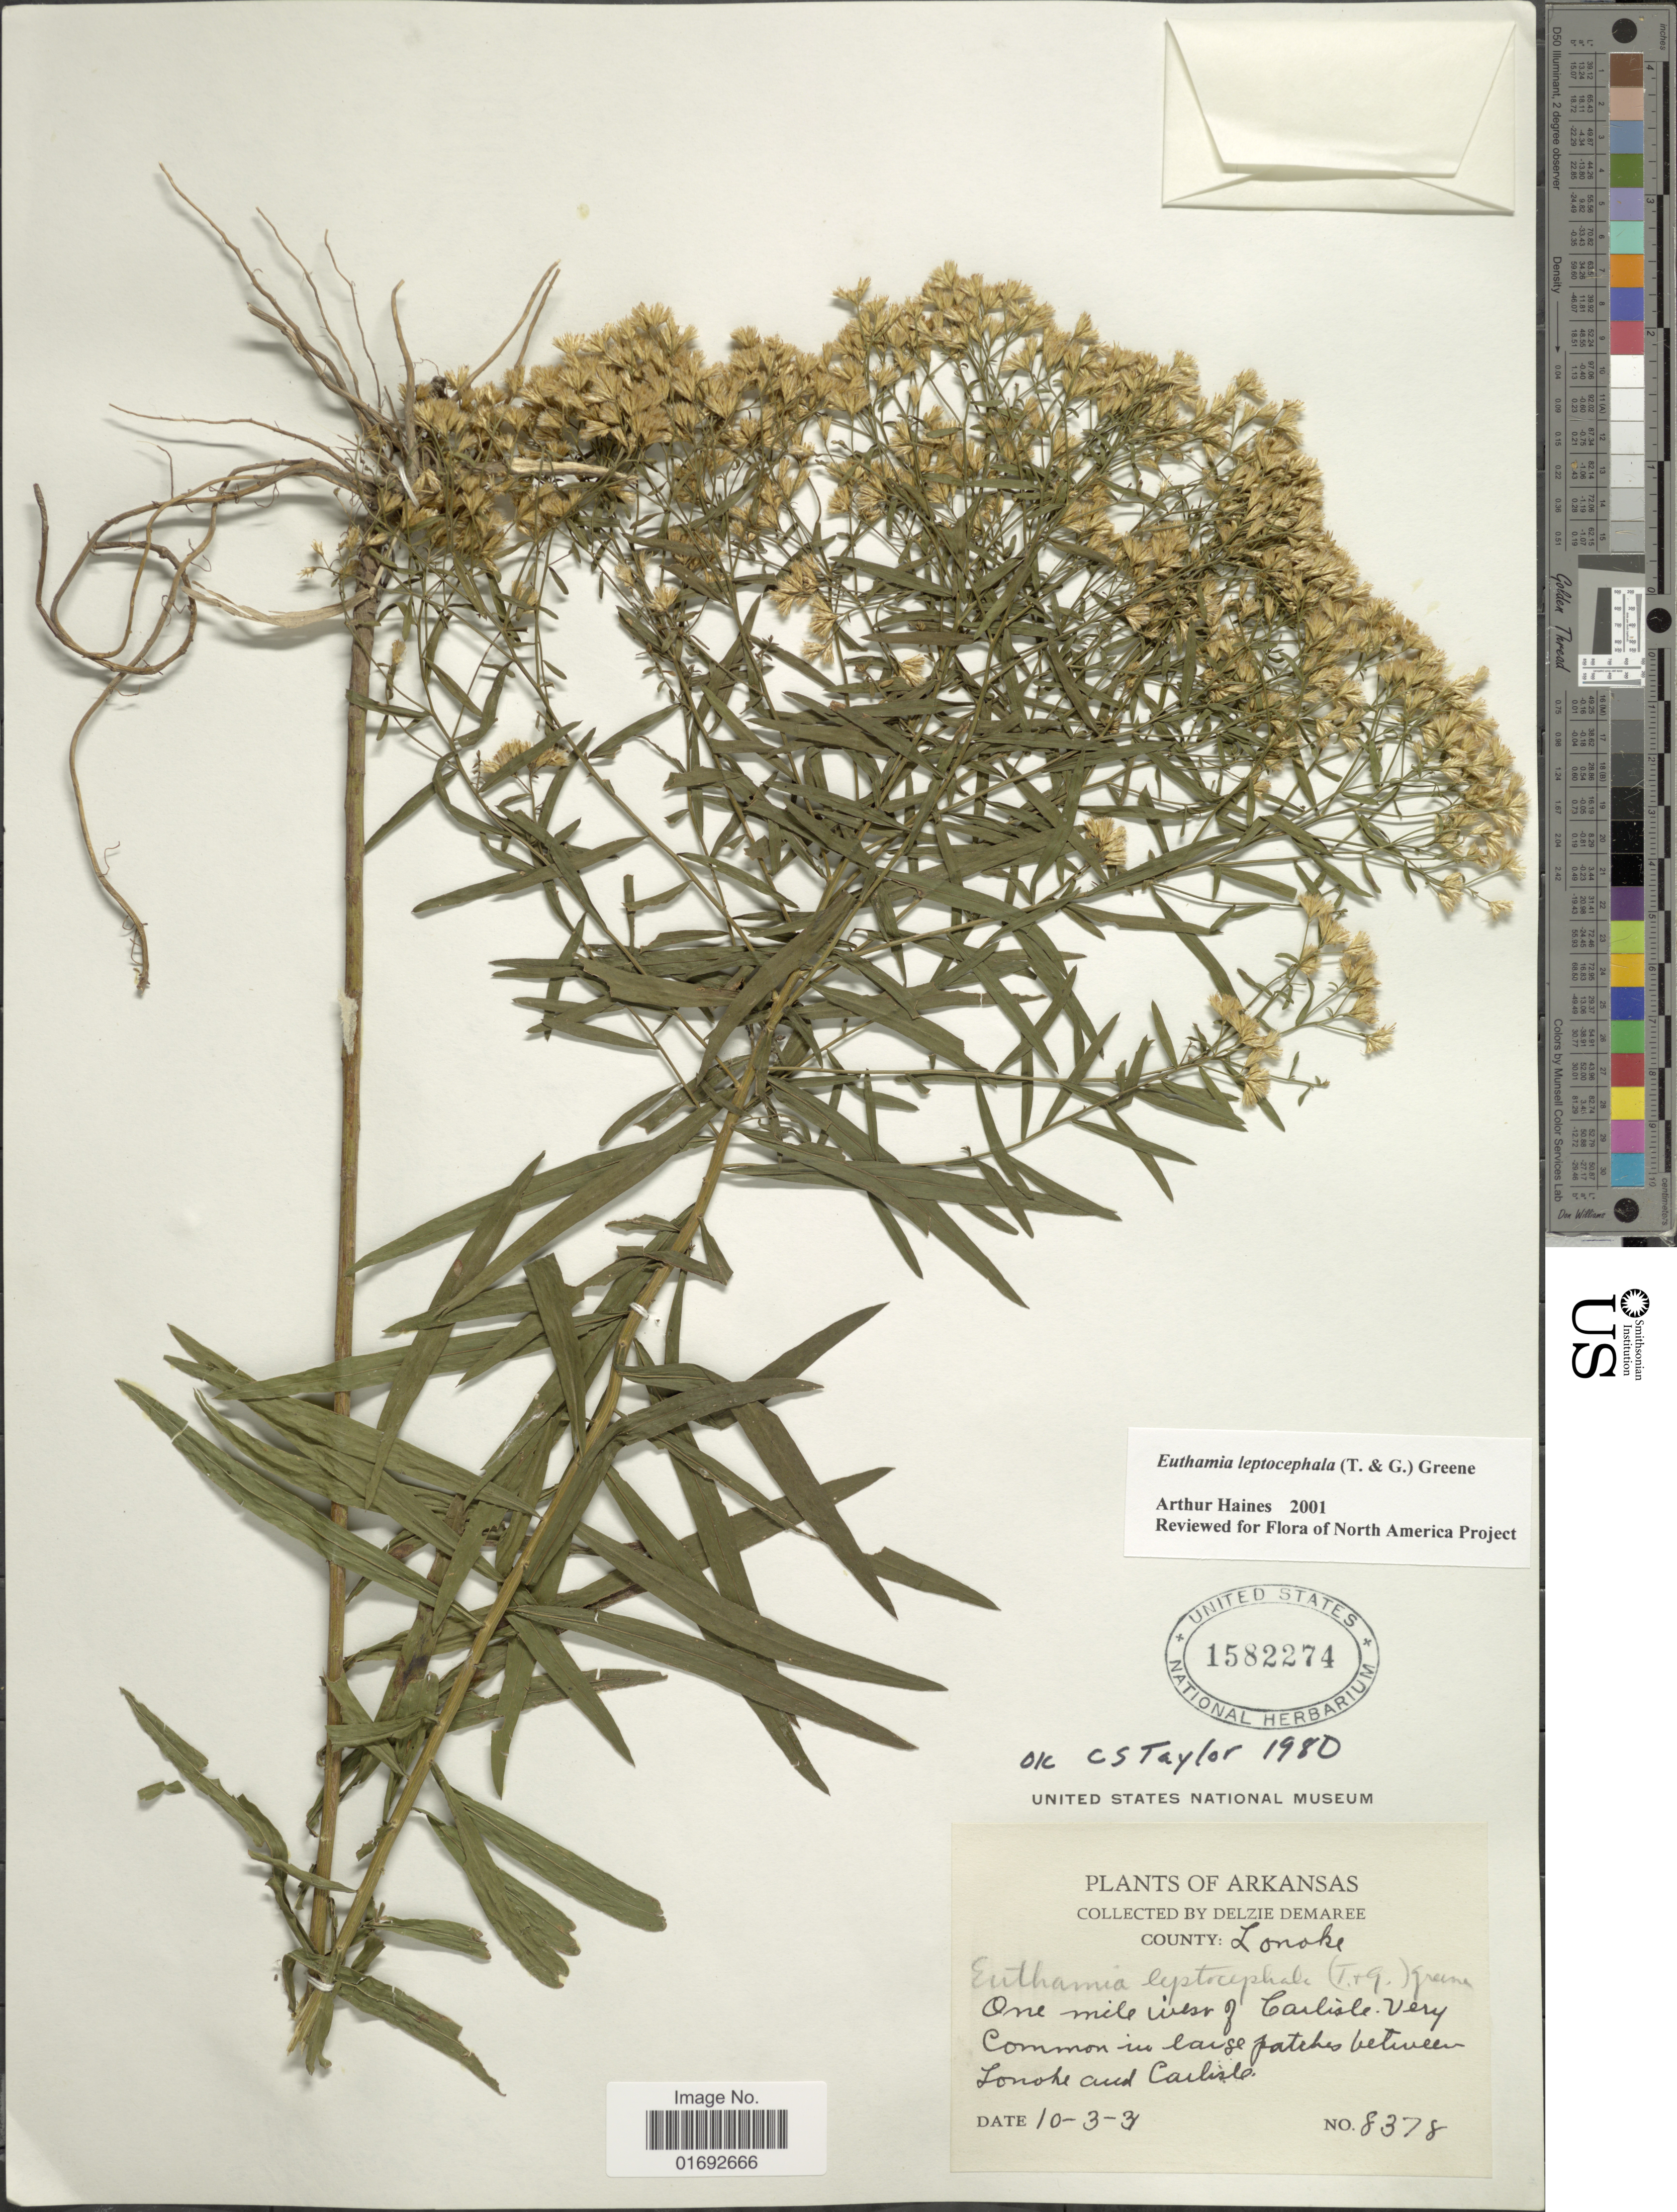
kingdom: Plantae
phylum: Tracheophyta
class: Magnoliopsida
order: Asterales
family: Asteraceae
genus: Euthamia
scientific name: Euthamia leptocephala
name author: (Torr. & A. Gray) Greene ex Porter & Britton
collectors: D. Demaree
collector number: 8378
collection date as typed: Transcribed d/m/y: 3/10/31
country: United States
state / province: Arkansas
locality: County Lonoke, one mile west of Carlisle, between Lonoke and Carlisle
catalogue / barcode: US 1582274